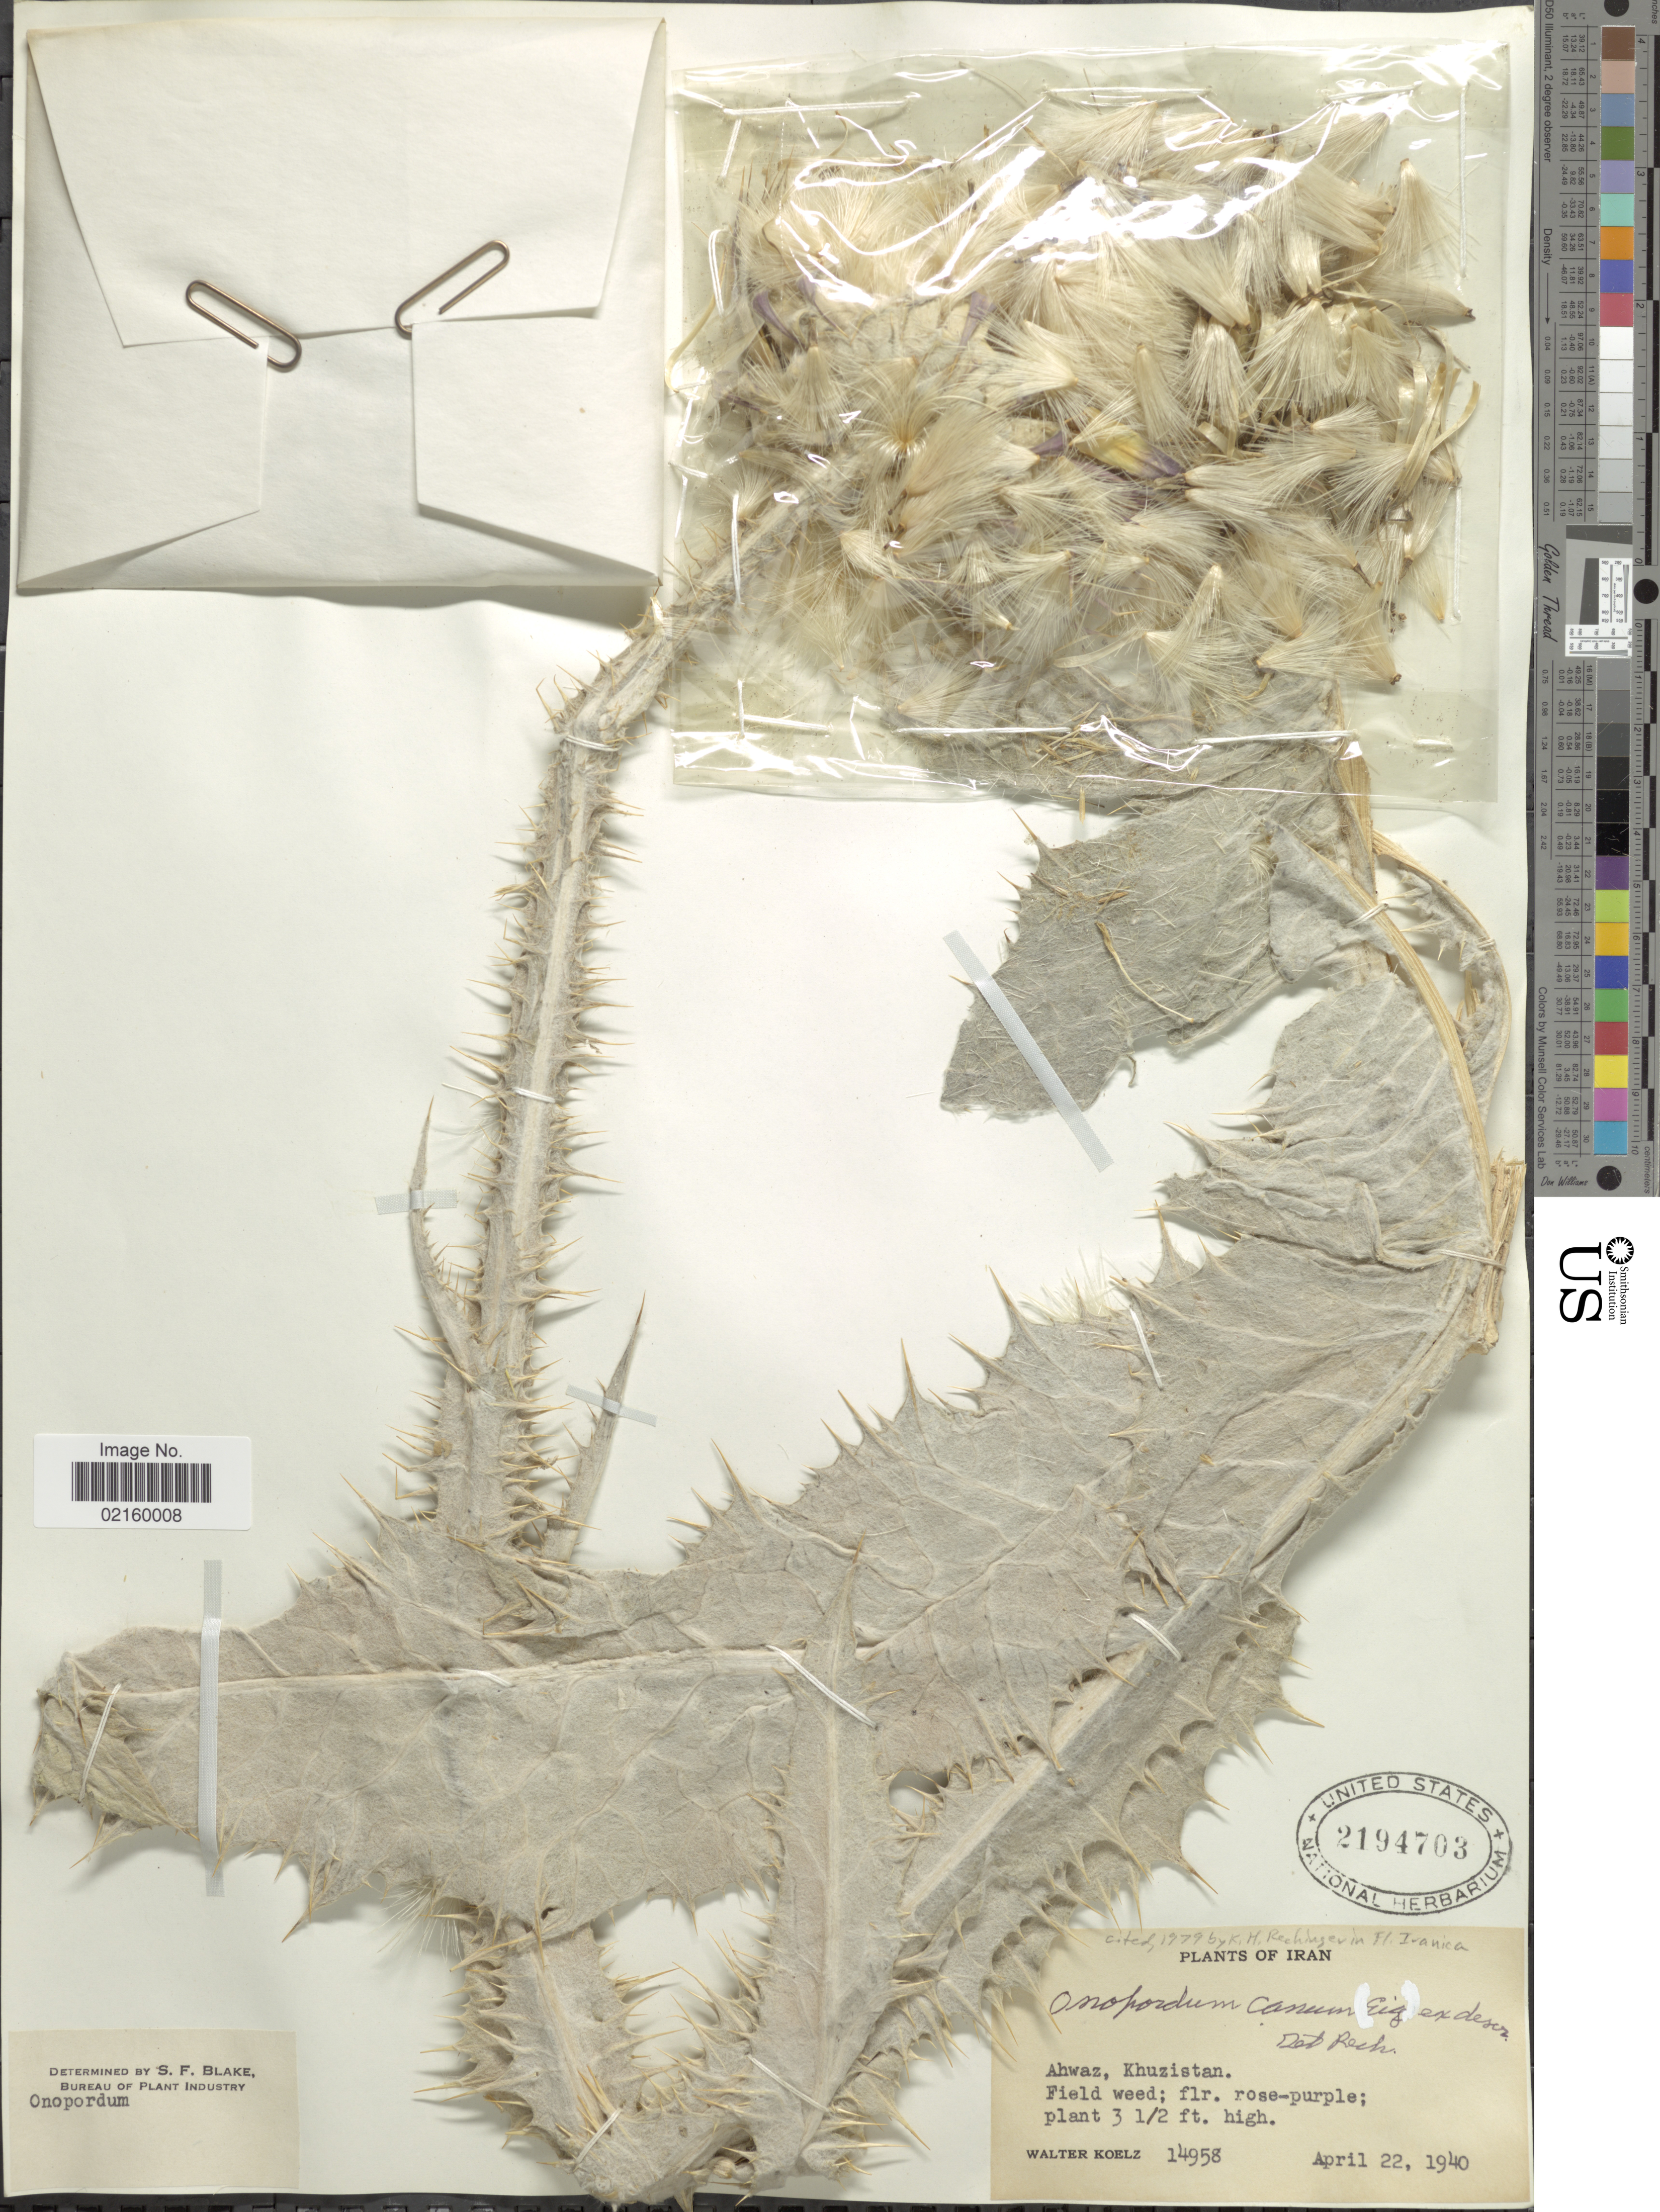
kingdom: Plantae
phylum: Tracheophyta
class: Magnoliopsida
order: Asterales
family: Asteraceae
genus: Onopordum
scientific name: Onopordum canum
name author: Eig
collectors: W. N. Koelz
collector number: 14958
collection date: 1940-04-22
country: Iran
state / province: Khuzestan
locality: Ahwaz, Khuzistan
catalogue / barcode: US 2194703